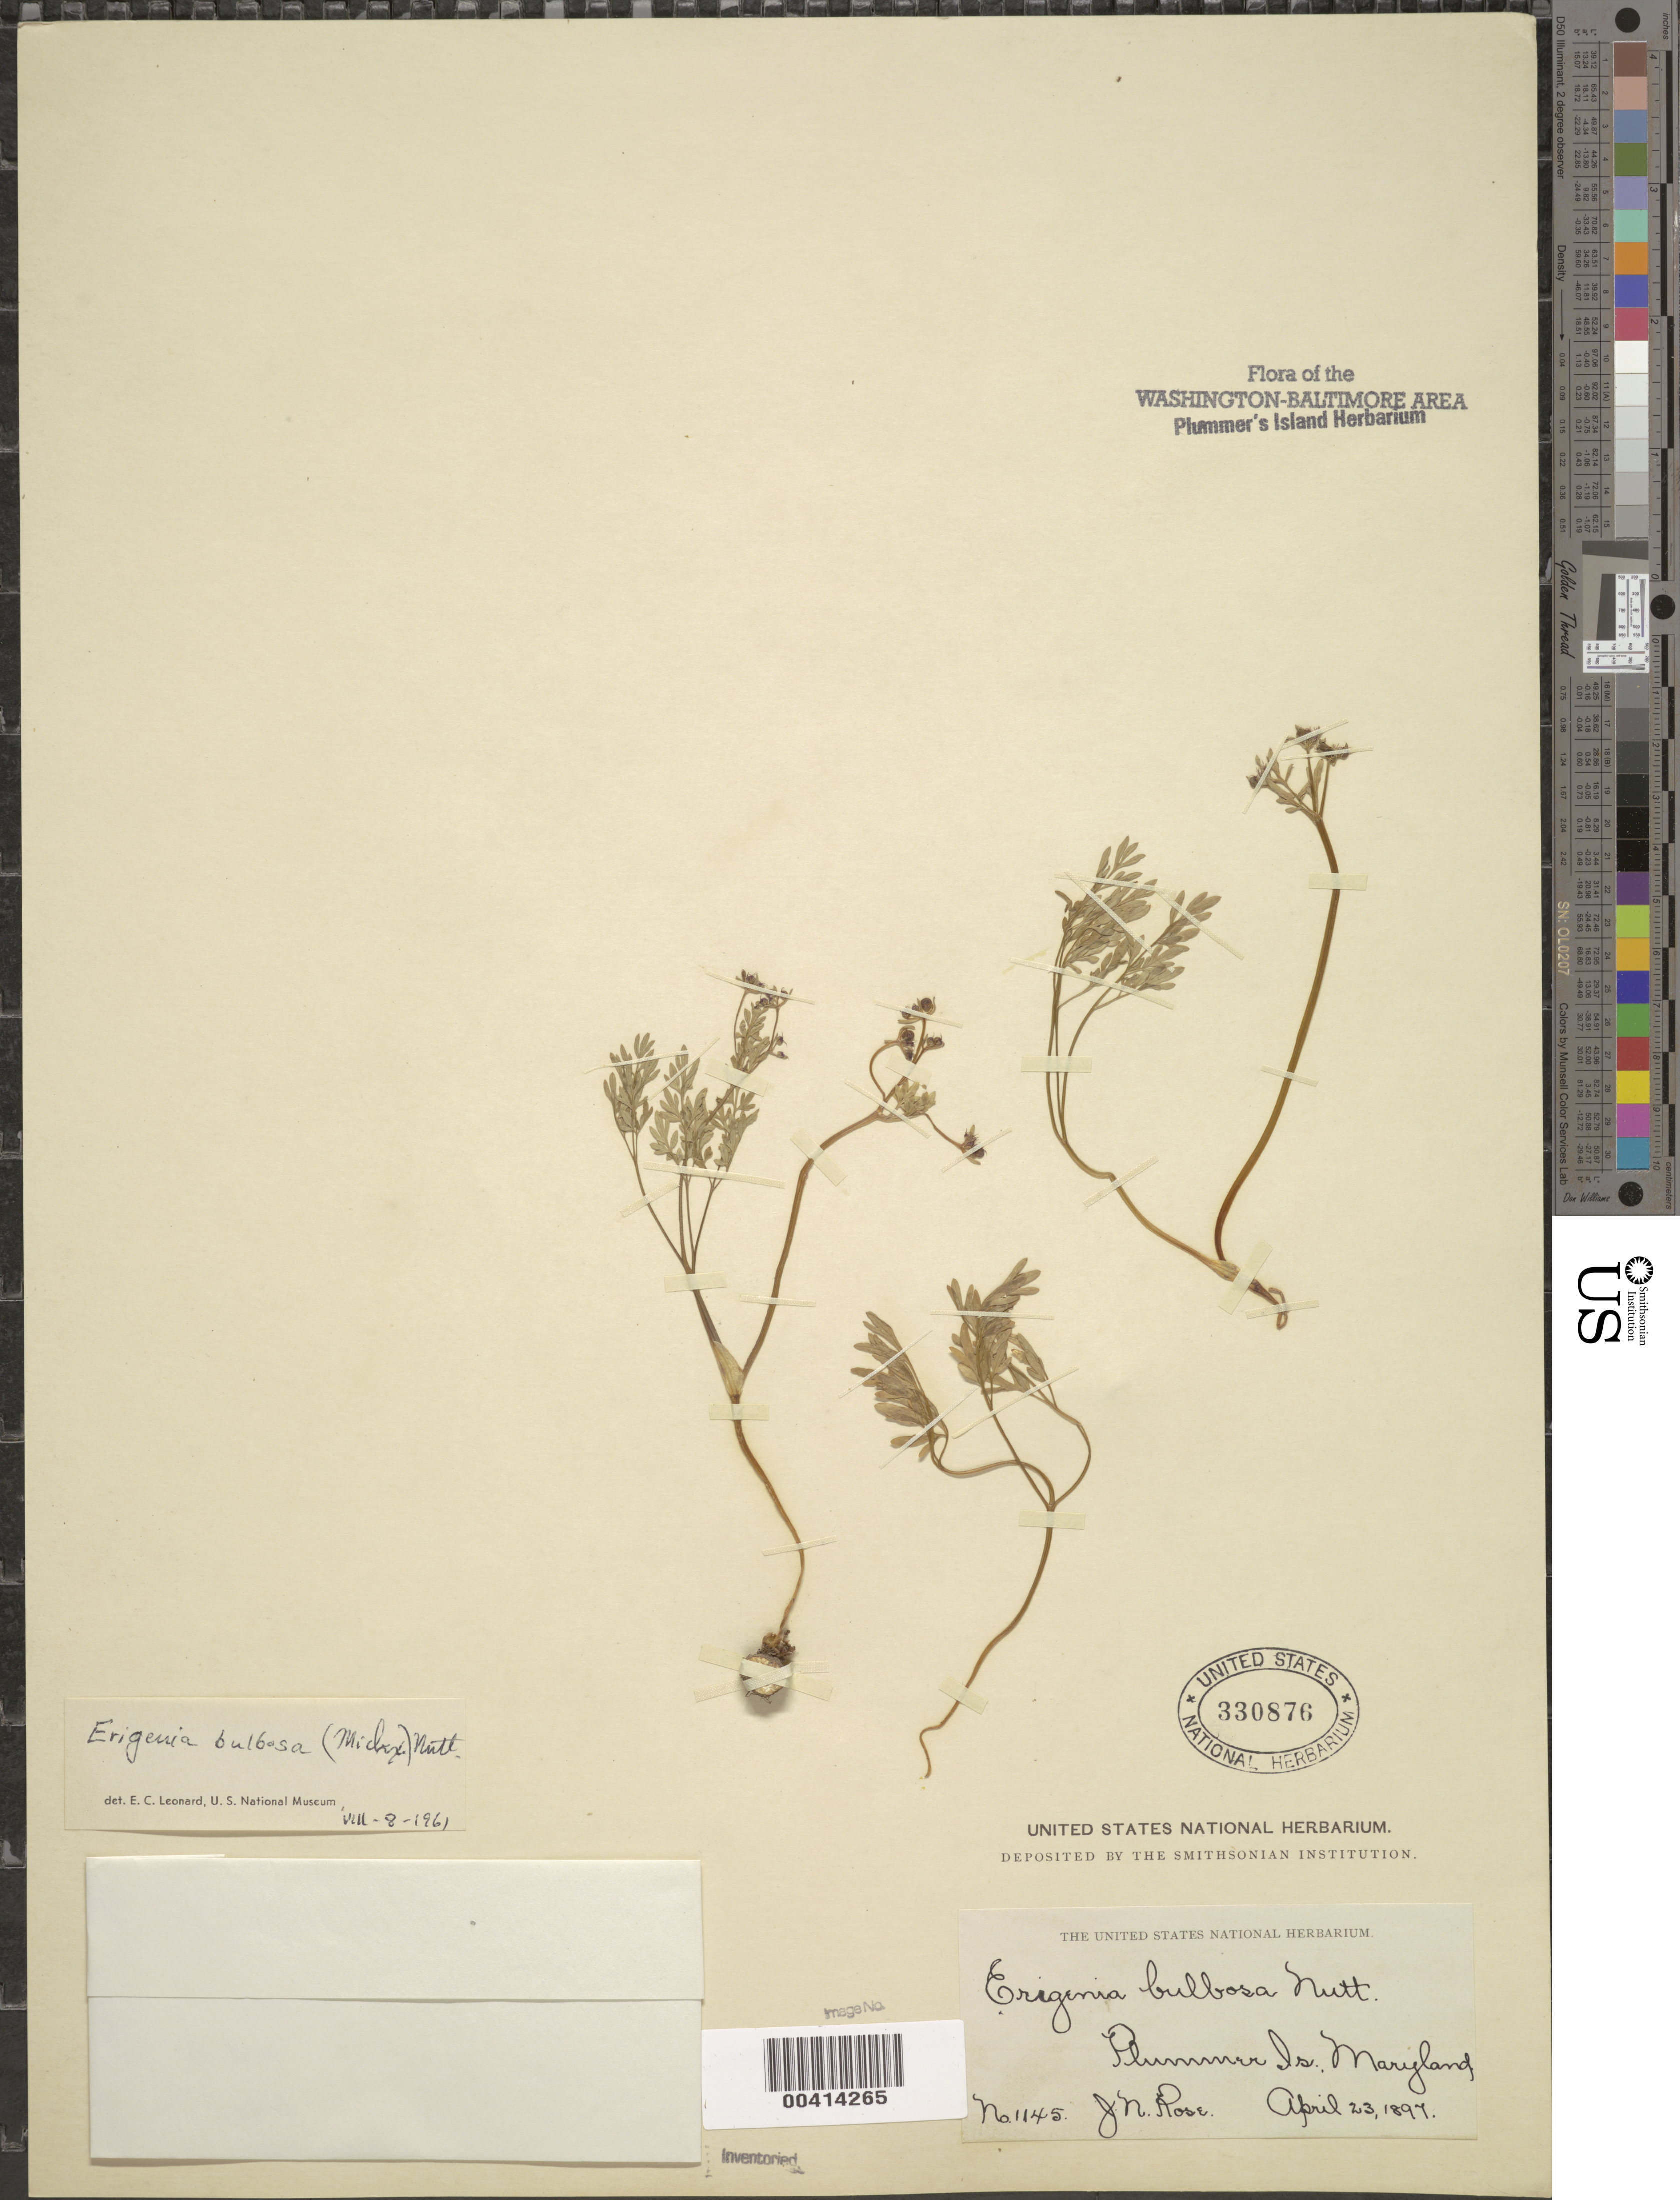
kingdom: Plantae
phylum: Tracheophyta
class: Magnoliopsida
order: Apiales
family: Apiaceae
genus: Erigenia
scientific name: Erigenia bulbosa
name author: (Michx.) Nutt.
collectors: J. N. Rose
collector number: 1145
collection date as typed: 23 Apr 1897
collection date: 1897-04-23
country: United States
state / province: Maryland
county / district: Montgomery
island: Plummers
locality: Plummer's Island C. & O. Canal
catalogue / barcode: US 330876